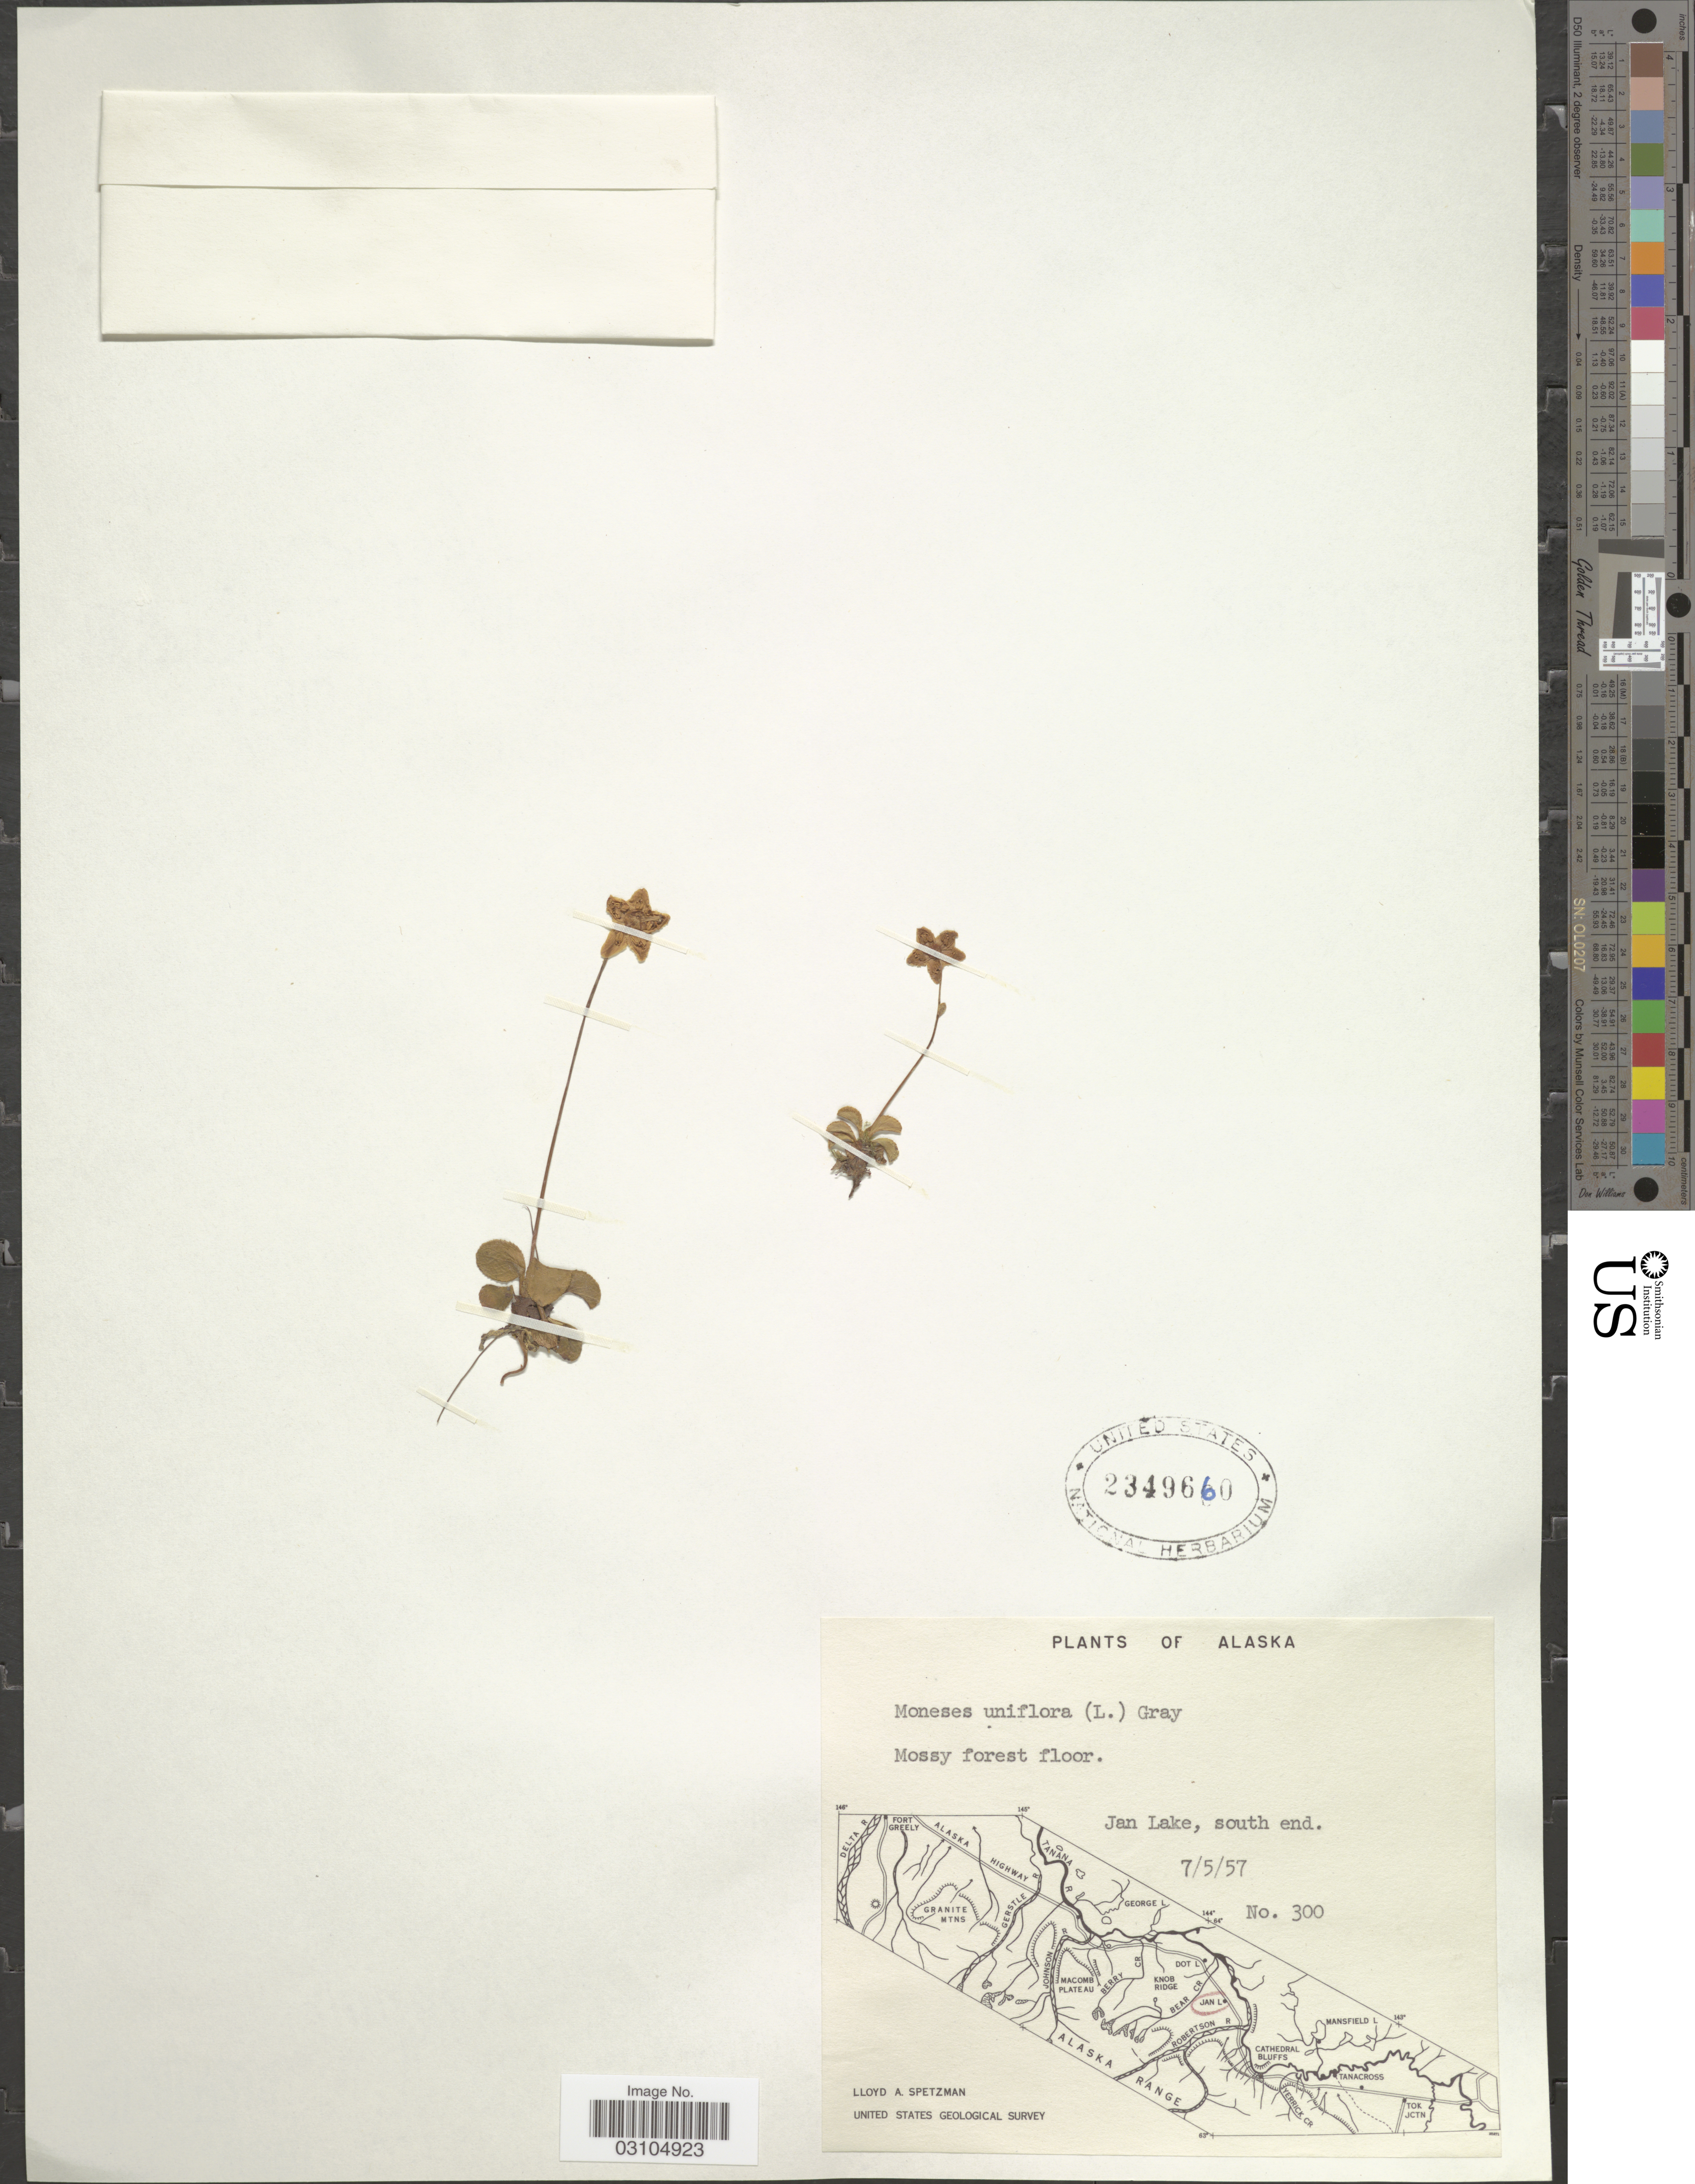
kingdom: Plantae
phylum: Tracheophyta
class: Magnoliopsida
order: Ericales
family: Ericaceae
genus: Moneses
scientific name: Moneses uniflora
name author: (L.) A. Gray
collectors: L. Spetzman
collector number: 300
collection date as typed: Transcribed d/m/y: 5/7/57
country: United States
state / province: Alaska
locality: Jan Lake, south end.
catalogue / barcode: US 2349660